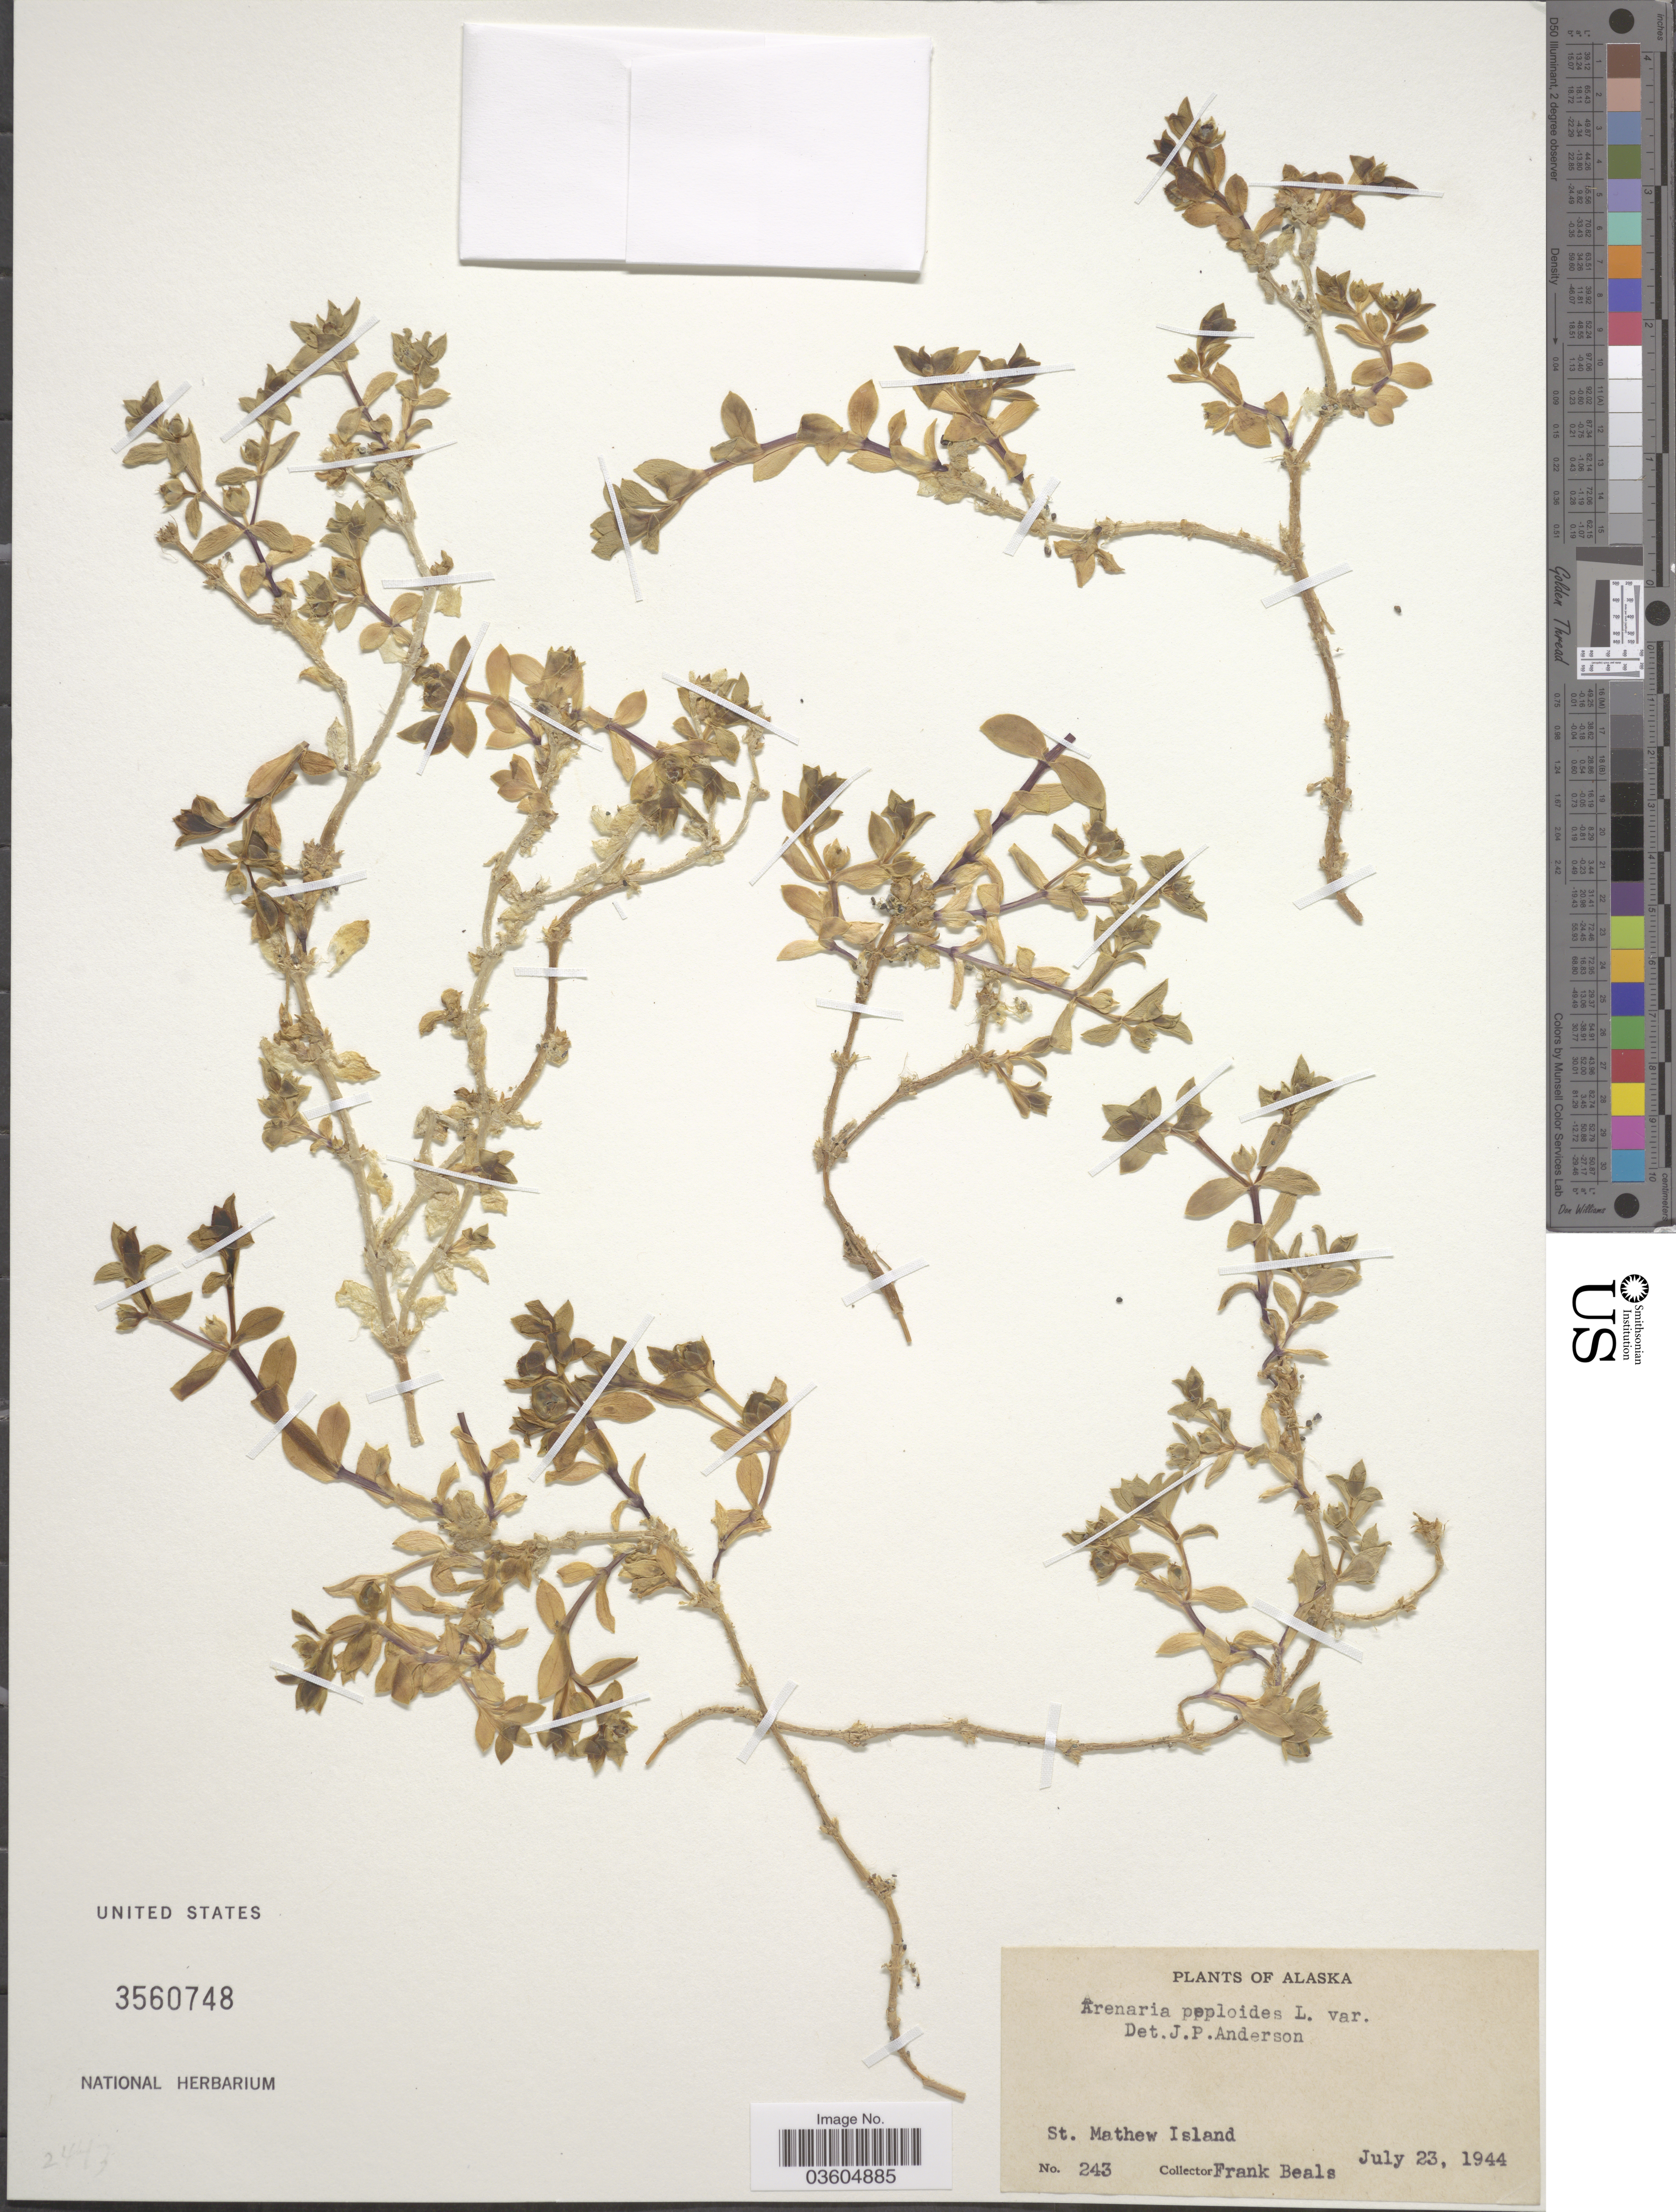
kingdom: Plantae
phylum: Tracheophyta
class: Magnoliopsida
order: Caryophyllales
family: Caryophyllaceae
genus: Honckenya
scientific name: Honckenya peploides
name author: (L.) Ehrh.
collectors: F. Beals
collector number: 243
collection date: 1944-07-23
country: United States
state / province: Alaska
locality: St. Mathew Island.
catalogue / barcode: US 3560748